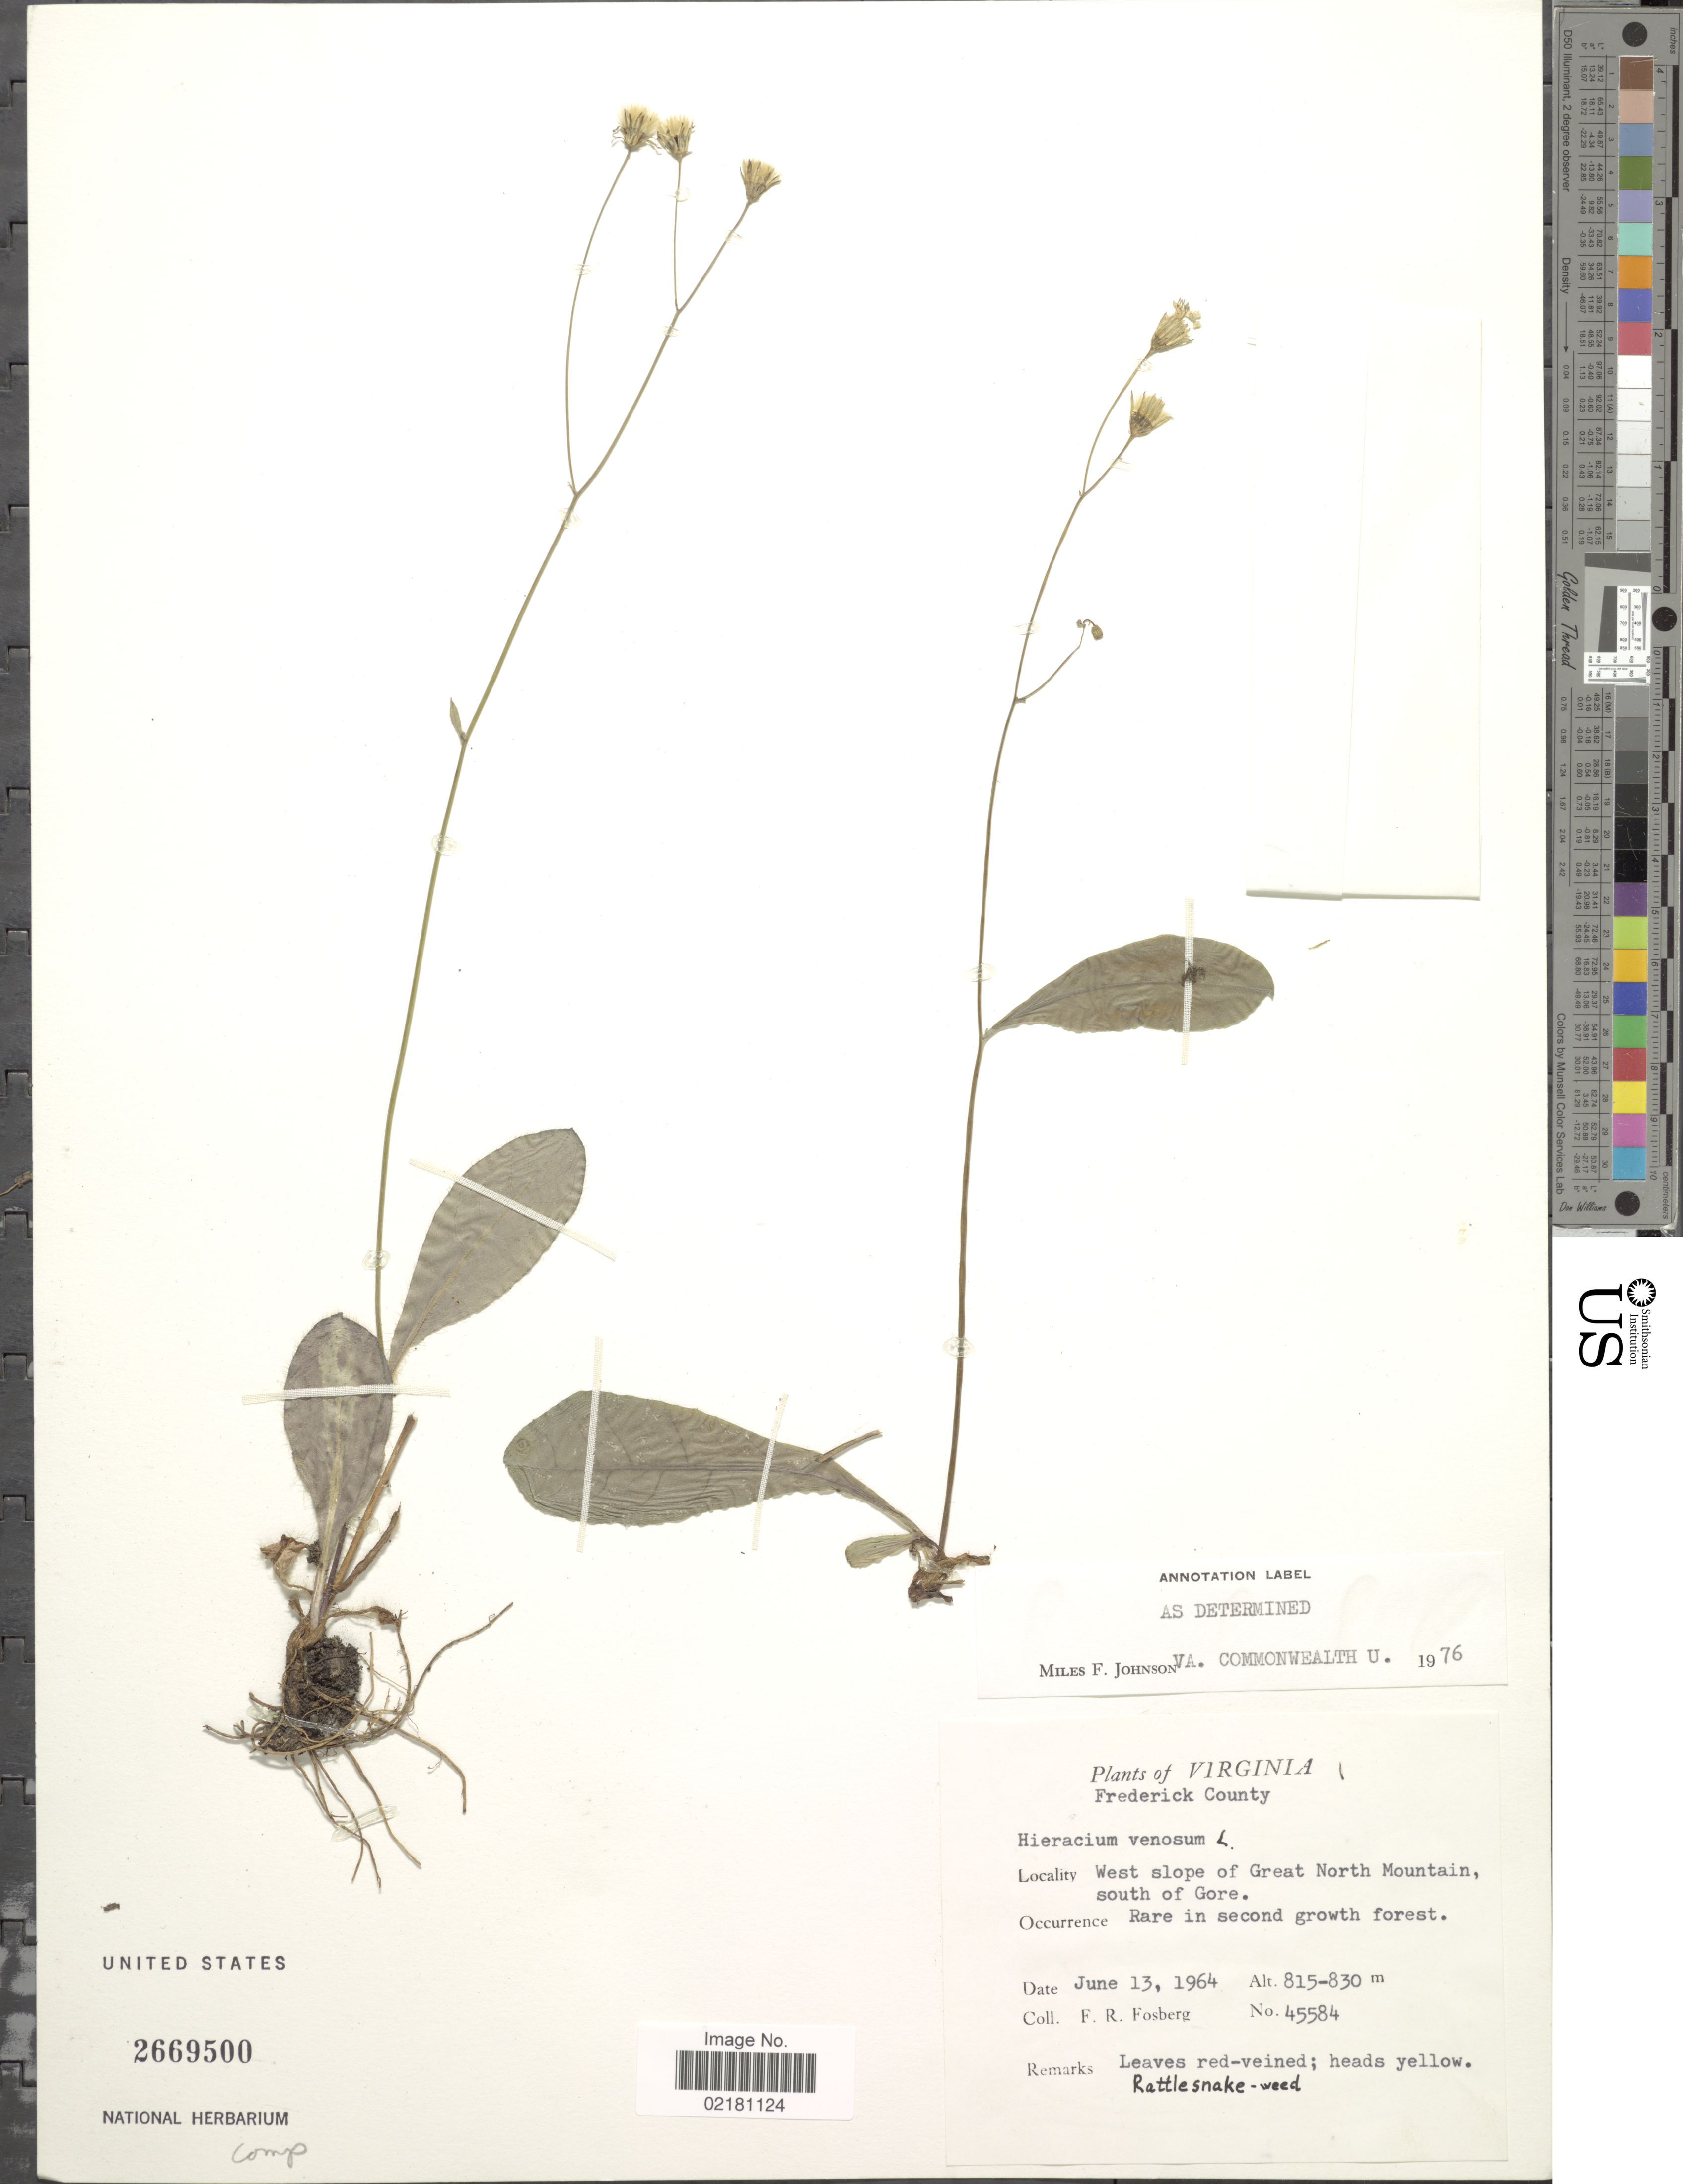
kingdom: Plantae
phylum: Tracheophyta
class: Magnoliopsida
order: Asterales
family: Asteraceae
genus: Hieracium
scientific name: Hieracium venosum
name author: L.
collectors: F. R. Fosberg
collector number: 45584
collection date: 1964-06-13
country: United States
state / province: Virginia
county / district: Frederick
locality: Frederick County. West slope of Great North Mountain, south of Gore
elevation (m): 815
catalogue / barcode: US 2669500